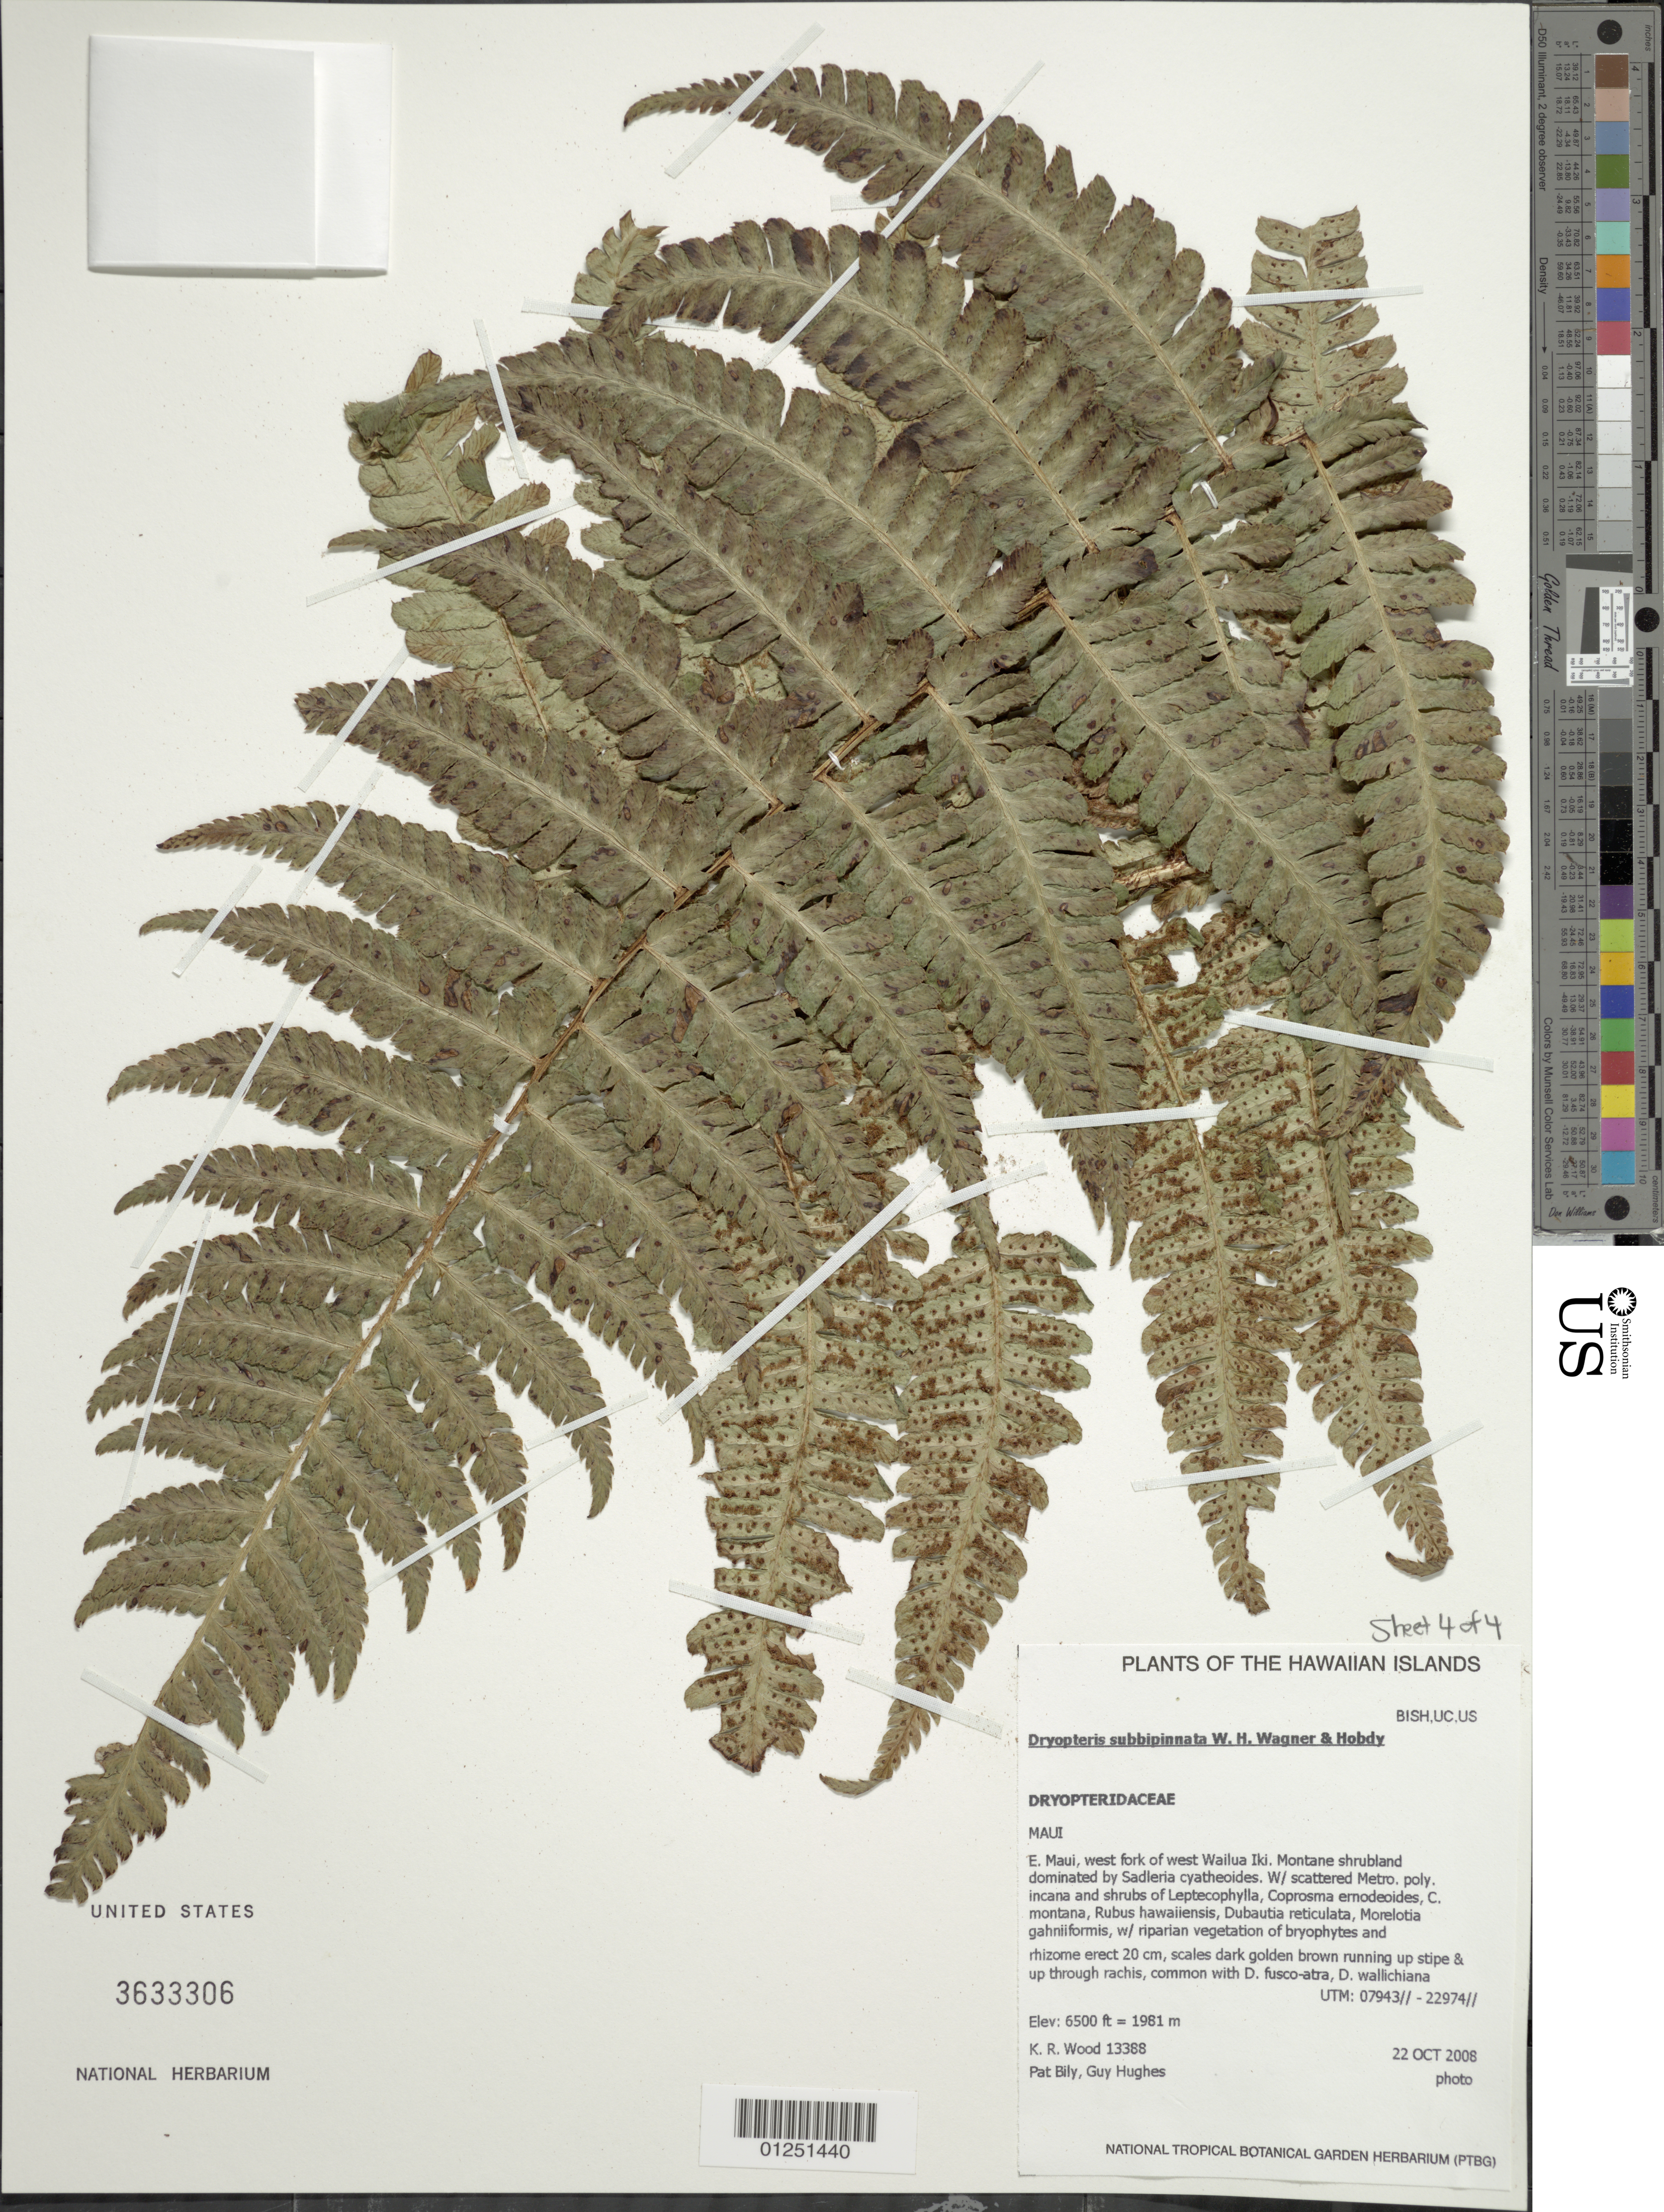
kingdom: Plantae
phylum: Tracheophyta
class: Polypodiopsida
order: Polypodiales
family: Dryopteridaceae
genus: Dryopteris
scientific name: Dryopteris subtripinnata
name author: (Miq.) Kuntze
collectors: K. R. Wood, P. Bily & G. Hughes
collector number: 13388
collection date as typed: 22 Oct 2008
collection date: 2008-10-22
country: United States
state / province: Hawaii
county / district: Maui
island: Maui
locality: E. Maui, west fork of west Wailua Iki.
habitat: Montane shrubland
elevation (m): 1981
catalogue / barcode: US 3633306